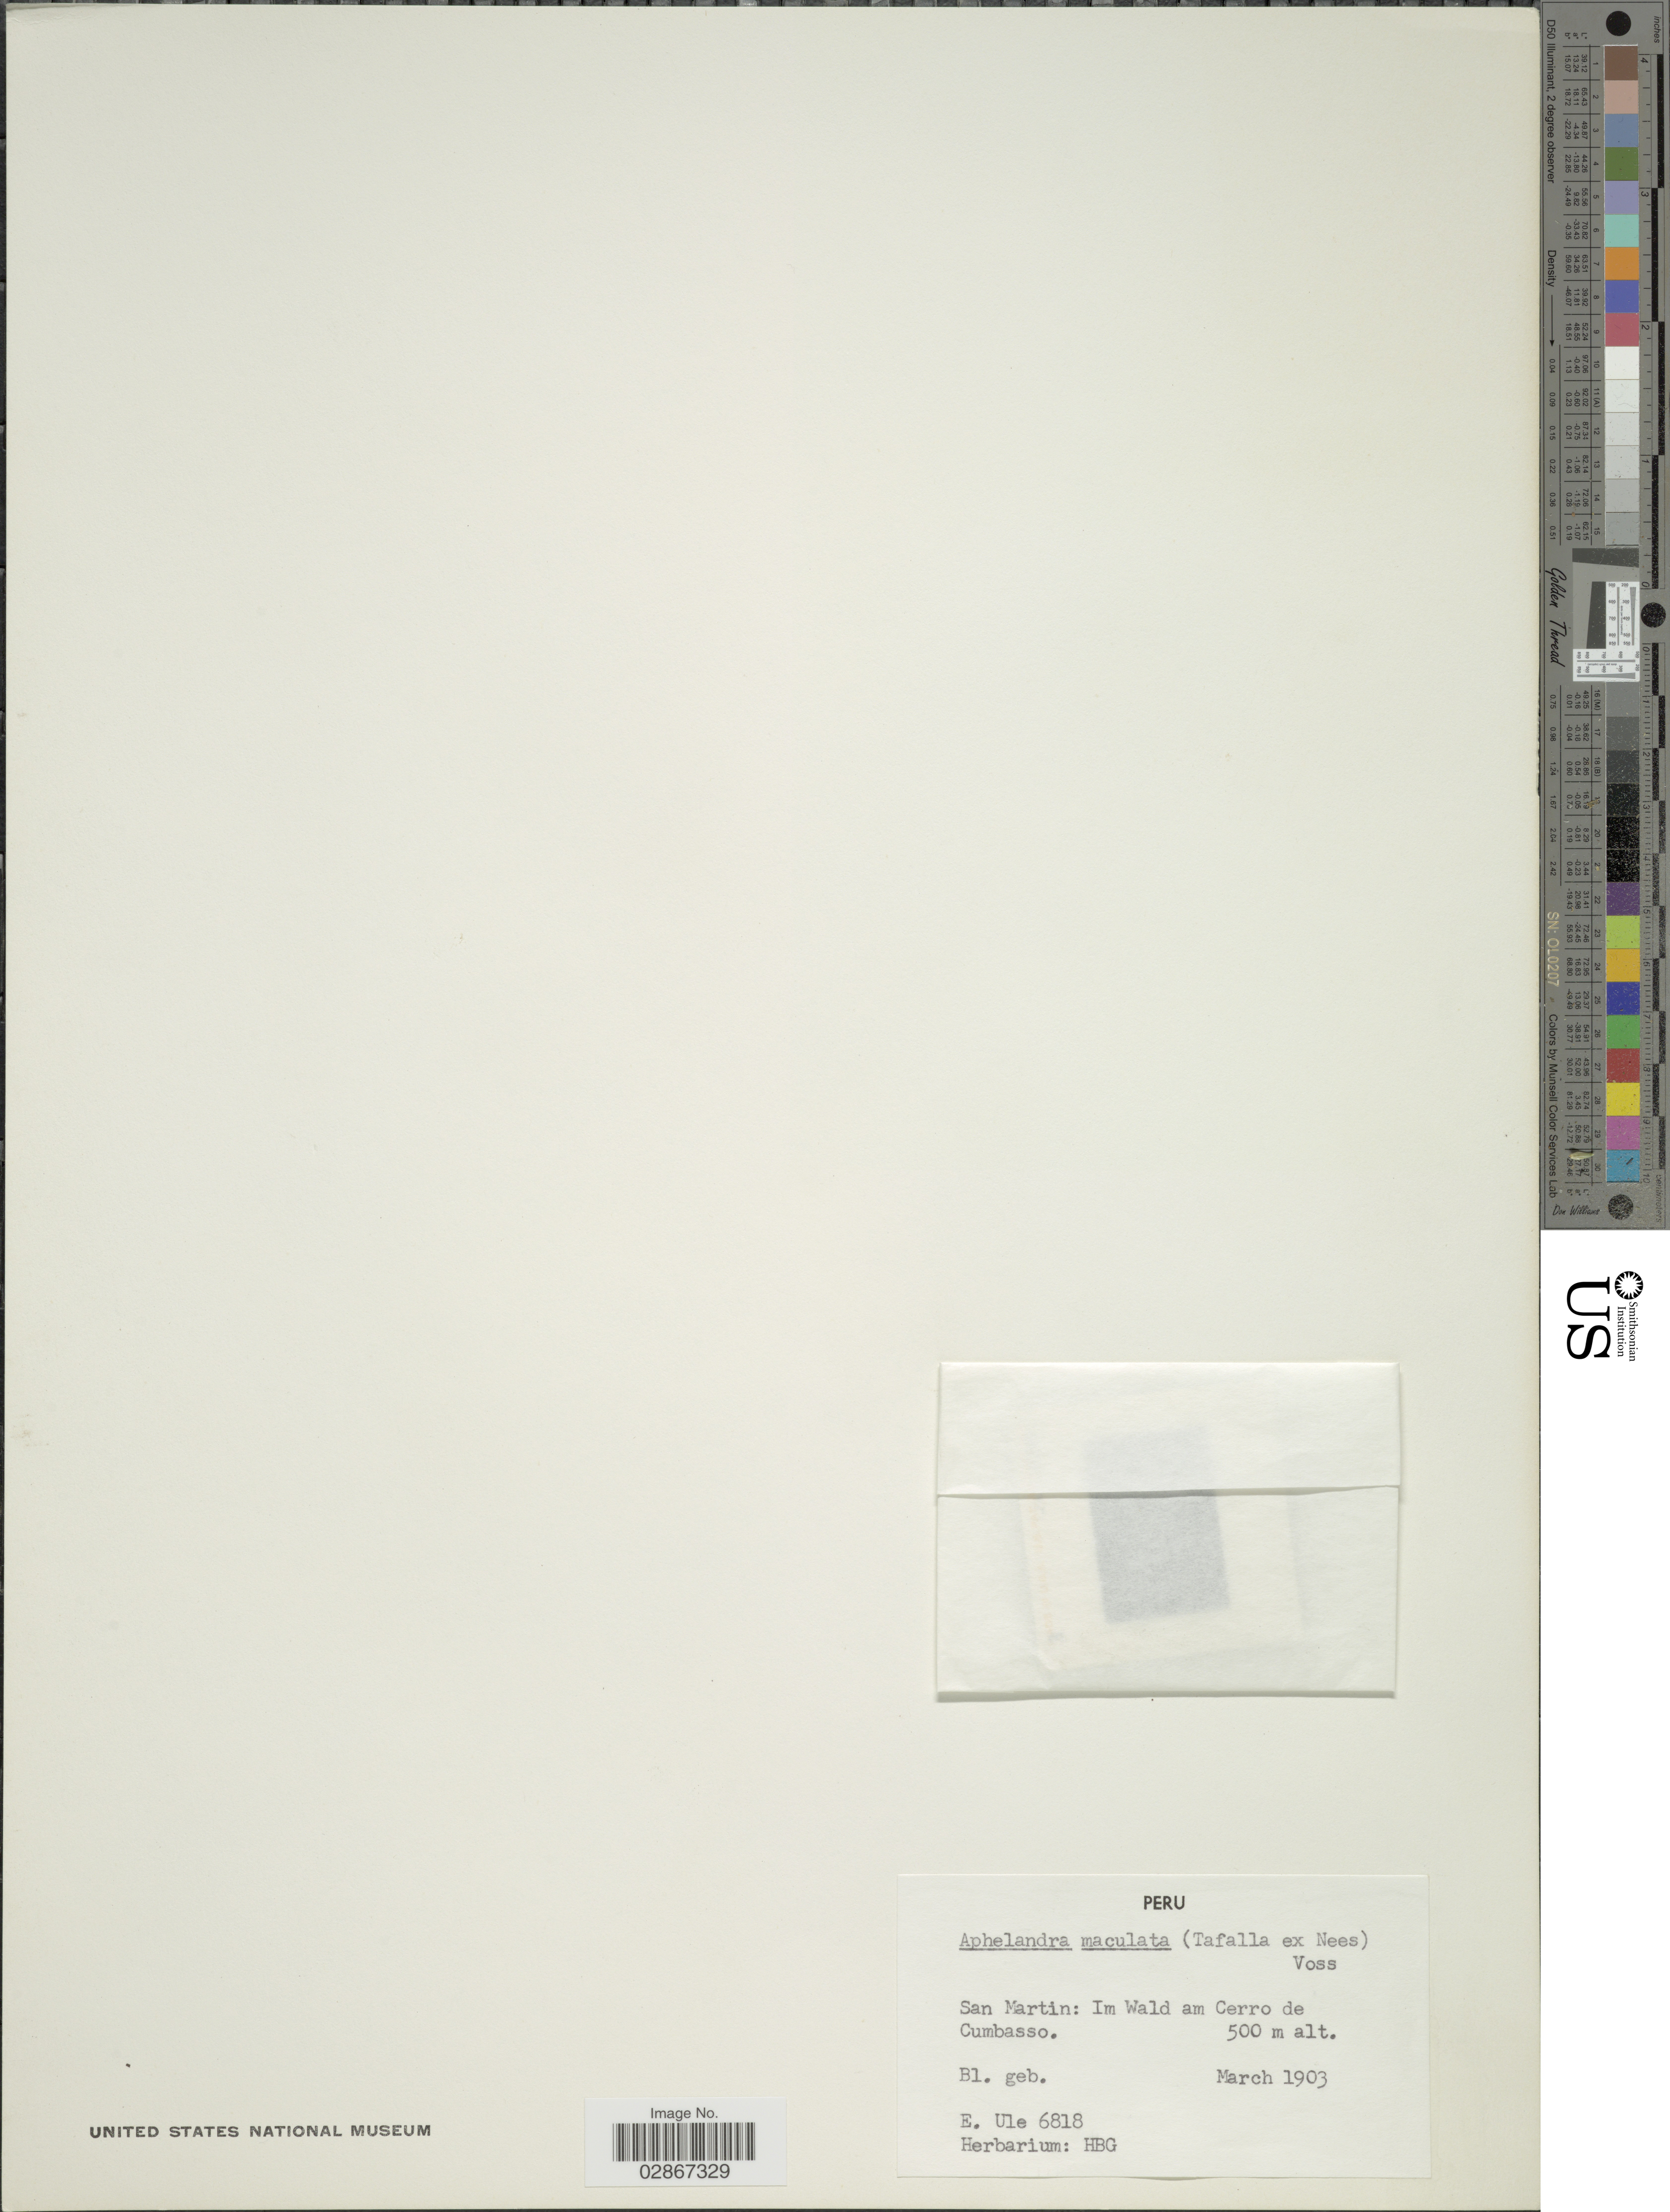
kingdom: Plantae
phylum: Tracheophyta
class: Magnoliopsida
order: Lamiales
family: Acanthaceae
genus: Aphelandra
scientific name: Aphelandra maculata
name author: (Tafalla ex Nees) Voss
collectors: E. H. Ule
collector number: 6818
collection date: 1903-03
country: Peru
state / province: San Martín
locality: Im Wald am Cerro de Cumbasso.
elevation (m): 500